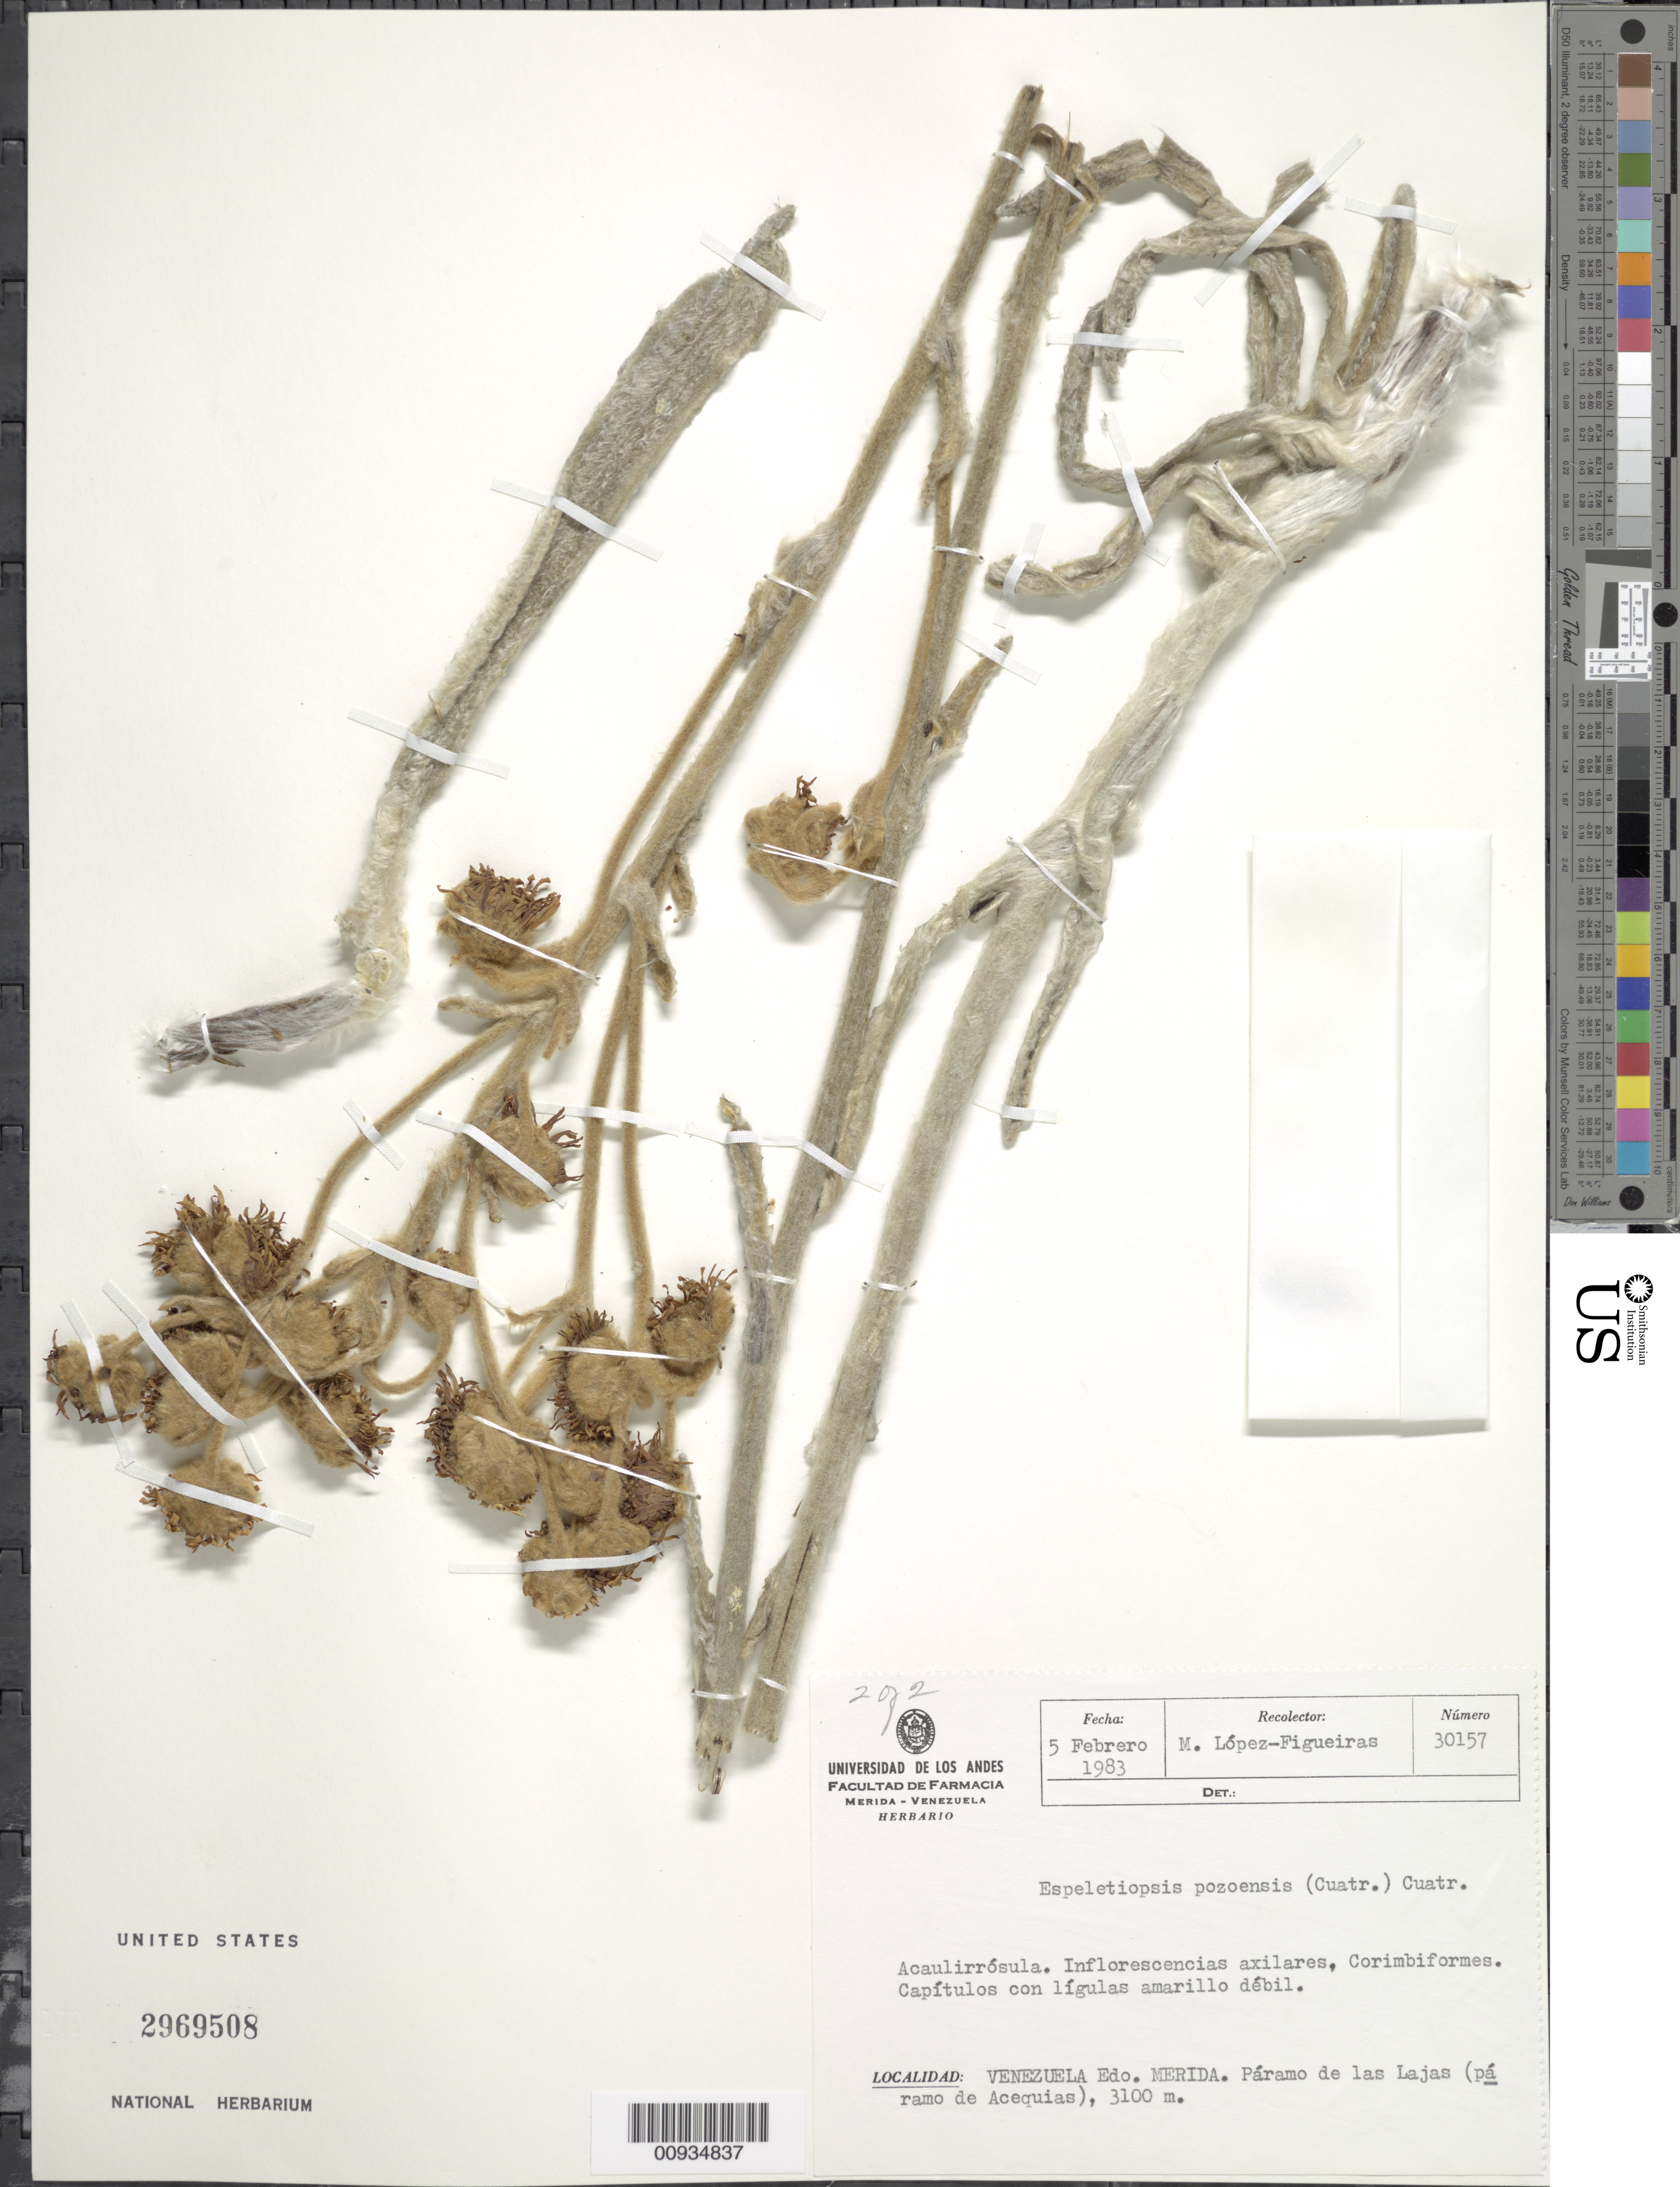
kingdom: Plantae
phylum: Tracheophyta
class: Magnoliopsida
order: Asterales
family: Asteraceae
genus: Espeletiopsis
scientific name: Espeletiopsis pozoensis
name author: (Cuatrec.) Cuatrec.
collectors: M. López Figueiras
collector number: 30157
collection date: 1983-02-05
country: Venezuela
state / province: Mérida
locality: Paramo de las Lajas (Paramo de Acequias)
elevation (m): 3100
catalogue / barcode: US 2969508